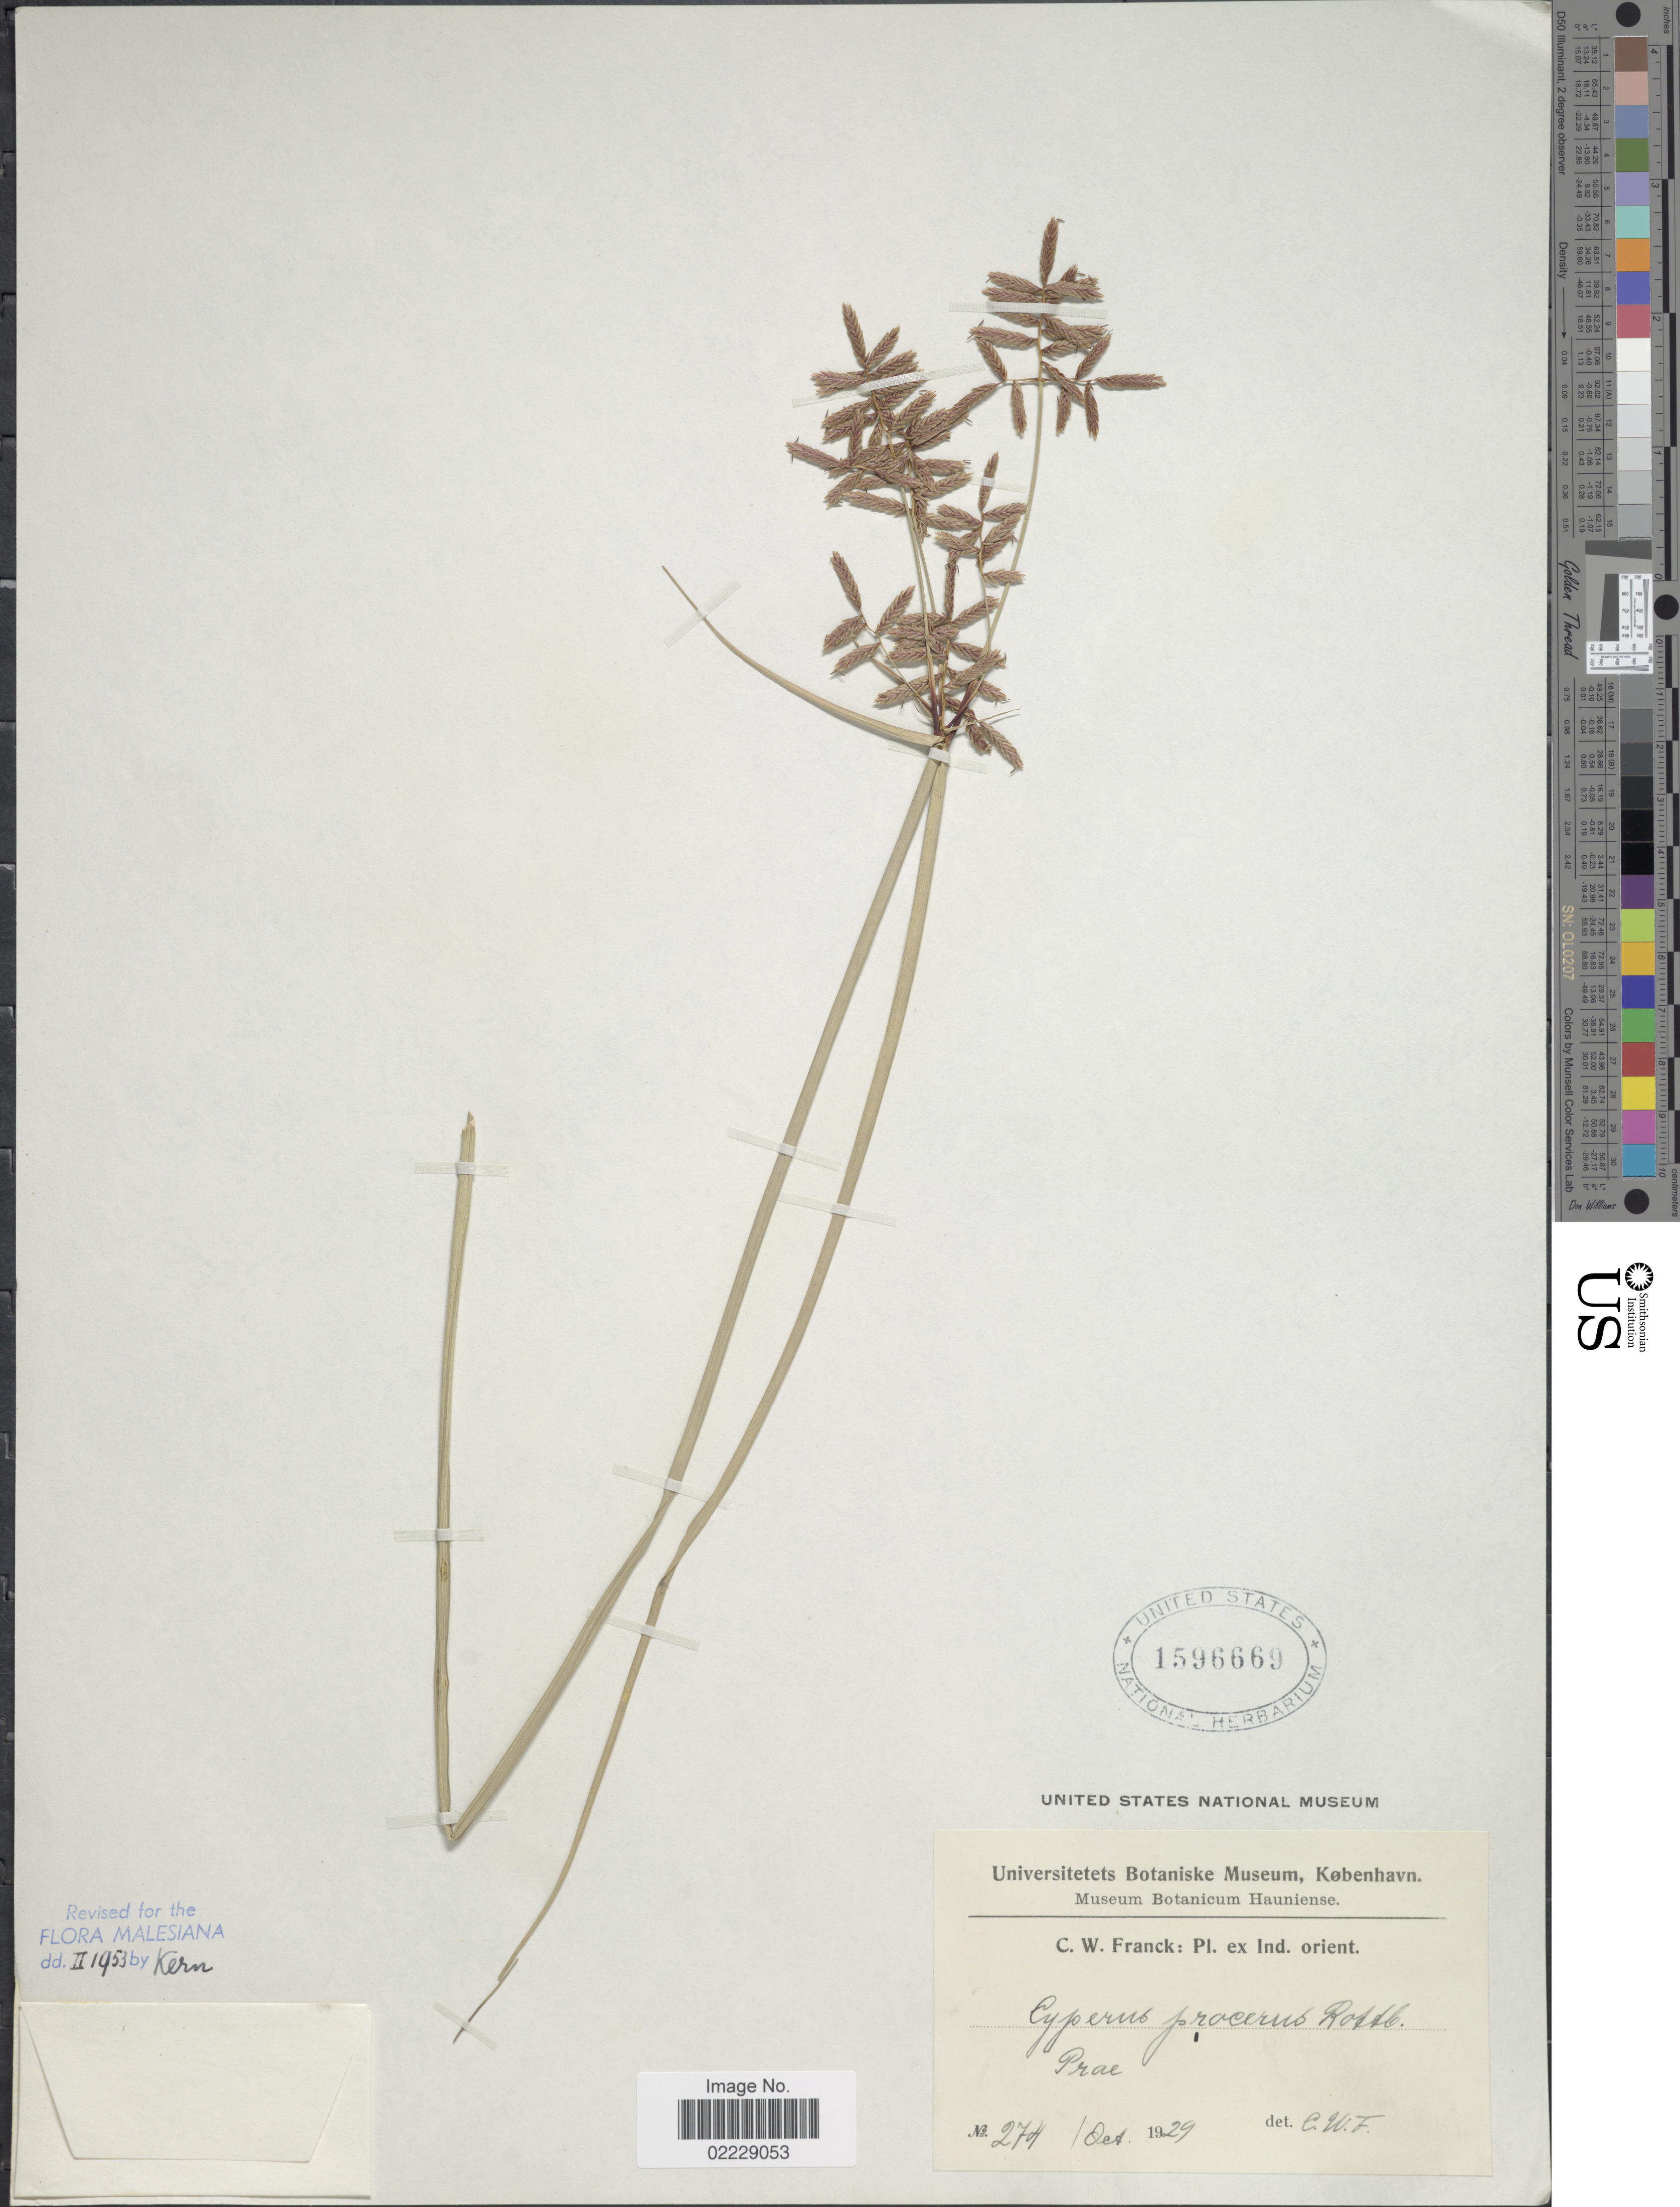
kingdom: Plantae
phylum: Tracheophyta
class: Liliopsida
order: Poales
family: Cyperaceae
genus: Cyperus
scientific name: Cyperus procerus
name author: Rottb.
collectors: C. Franck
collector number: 274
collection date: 1929-10-01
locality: Ind. orient. Prae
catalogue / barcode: US 1596669